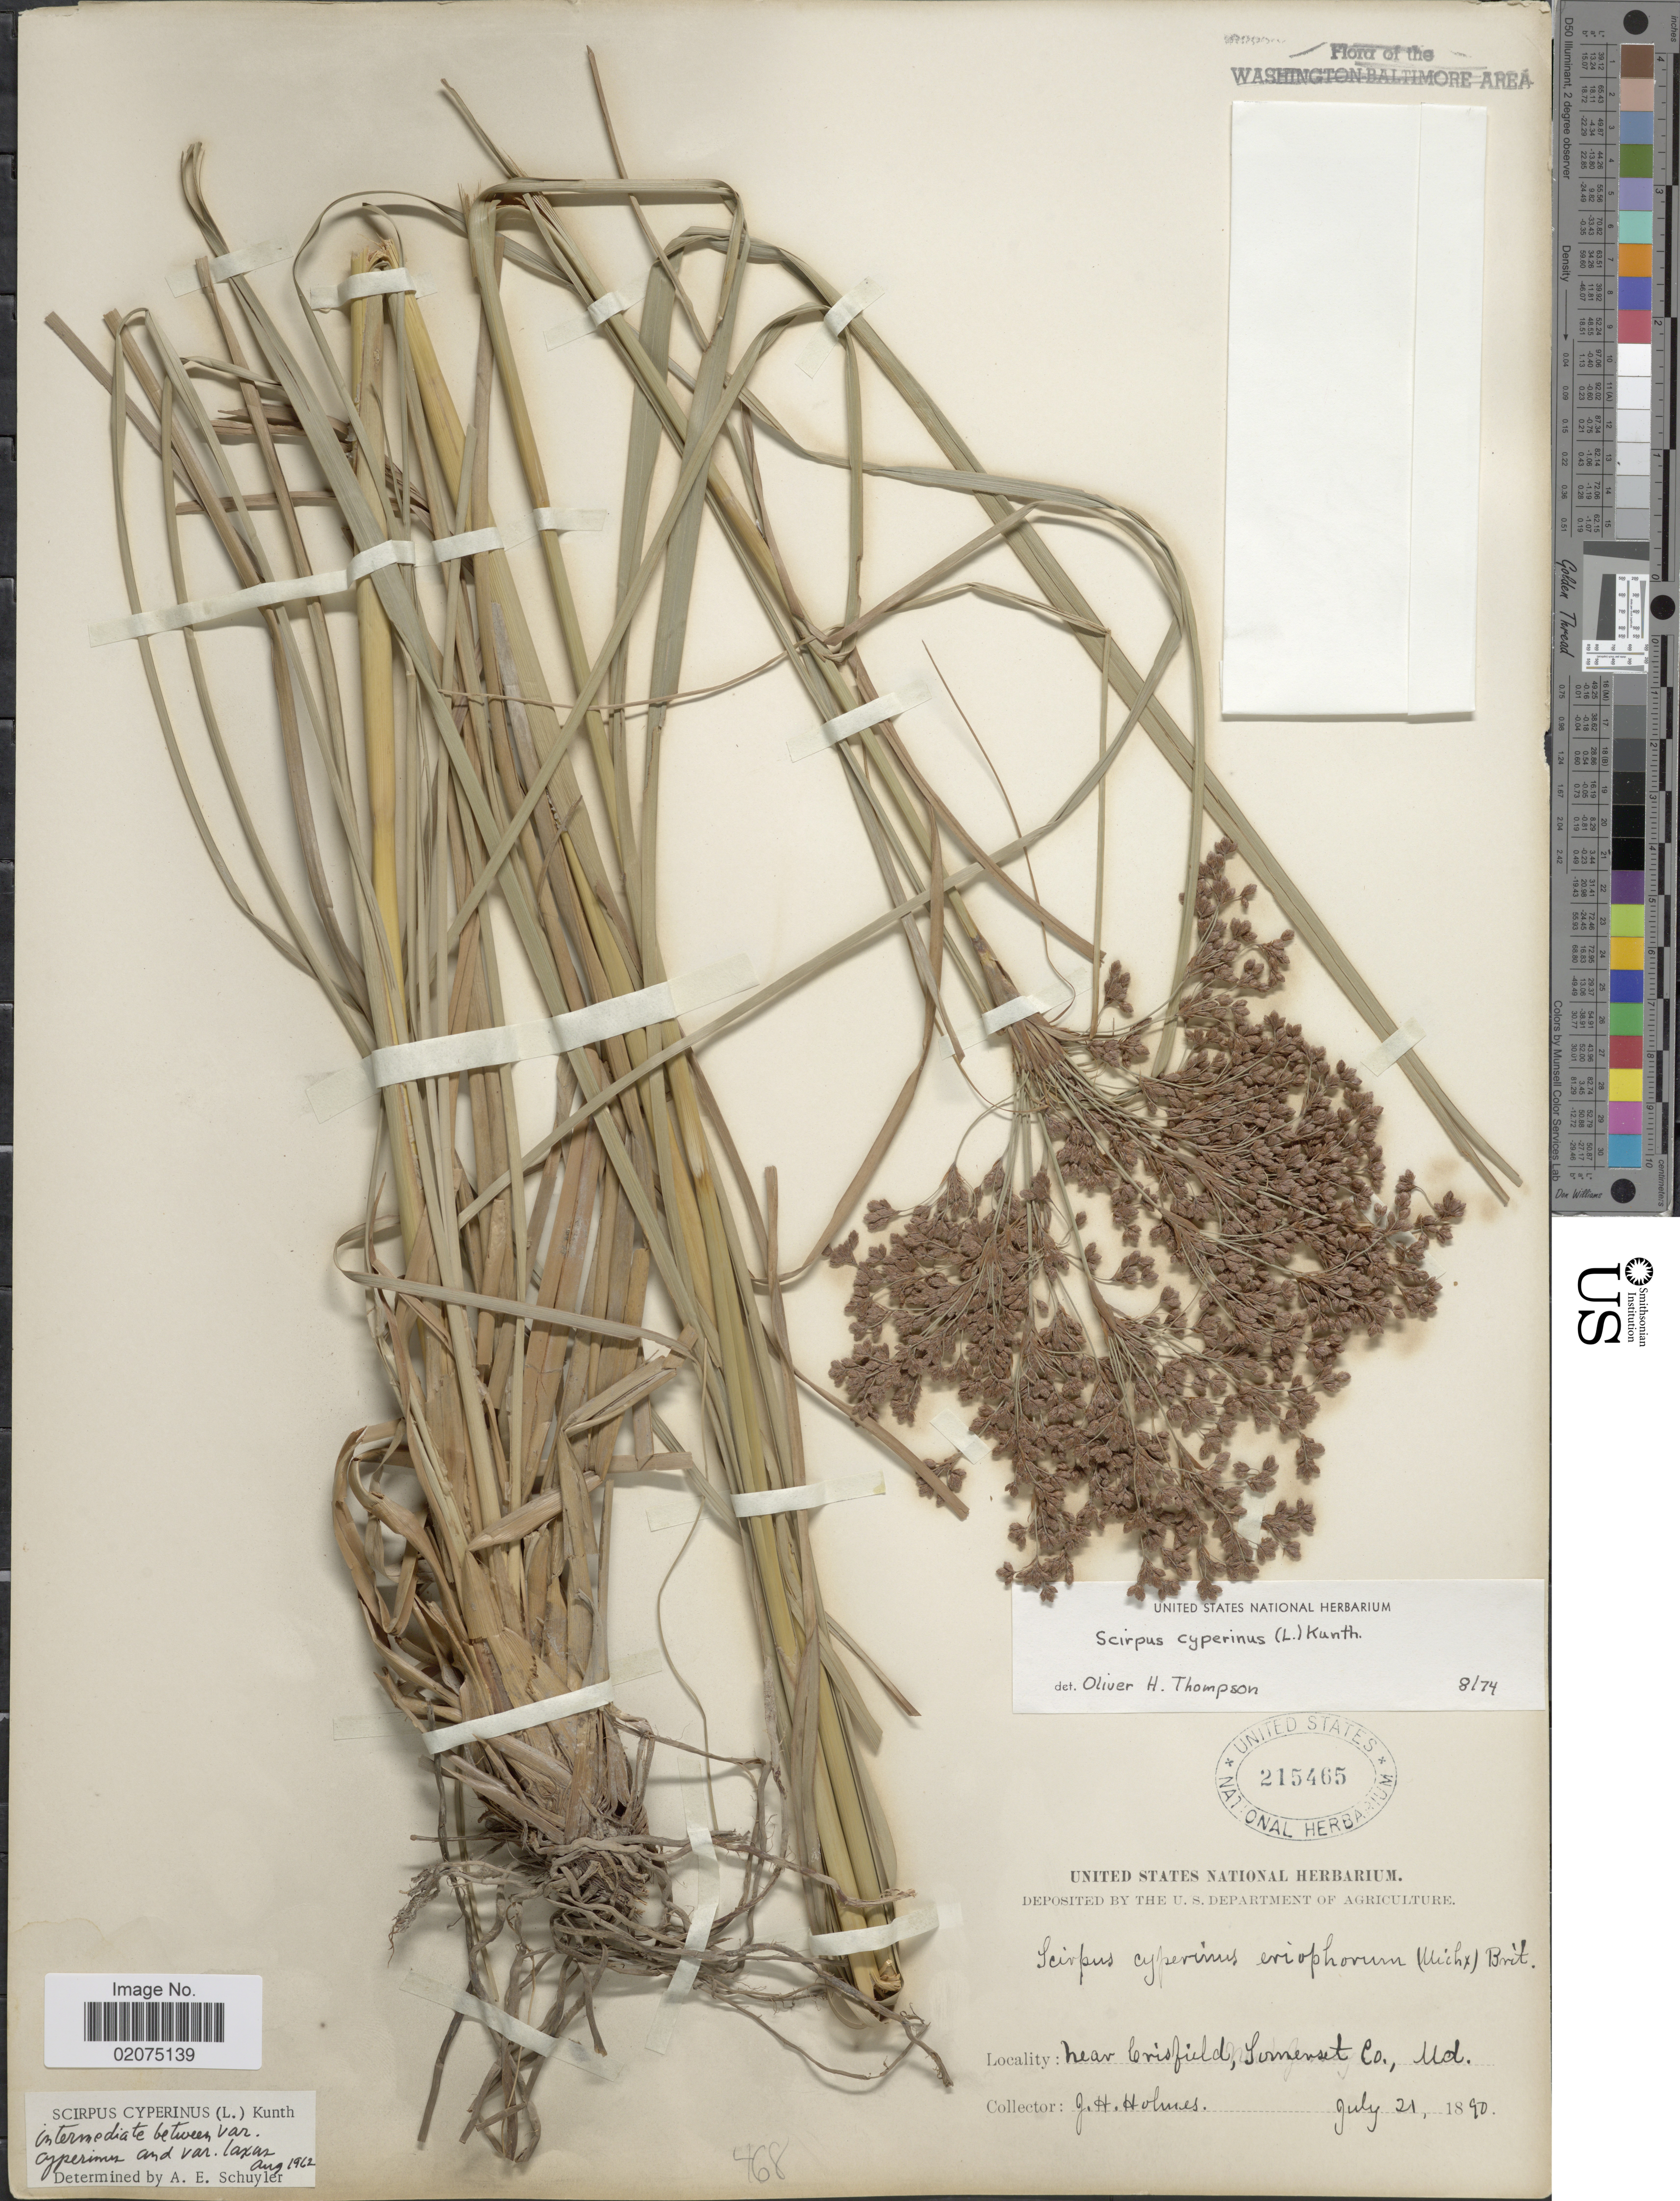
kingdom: Plantae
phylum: Tracheophyta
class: Liliopsida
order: Poales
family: Cyperaceae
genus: Scirpus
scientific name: Scirpus cyperinus (L.) Kunth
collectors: J. Holmes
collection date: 1890-07-21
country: United States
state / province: Maryland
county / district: Somerset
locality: Near Crisfield, Somerset Co., Md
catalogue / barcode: US 215465